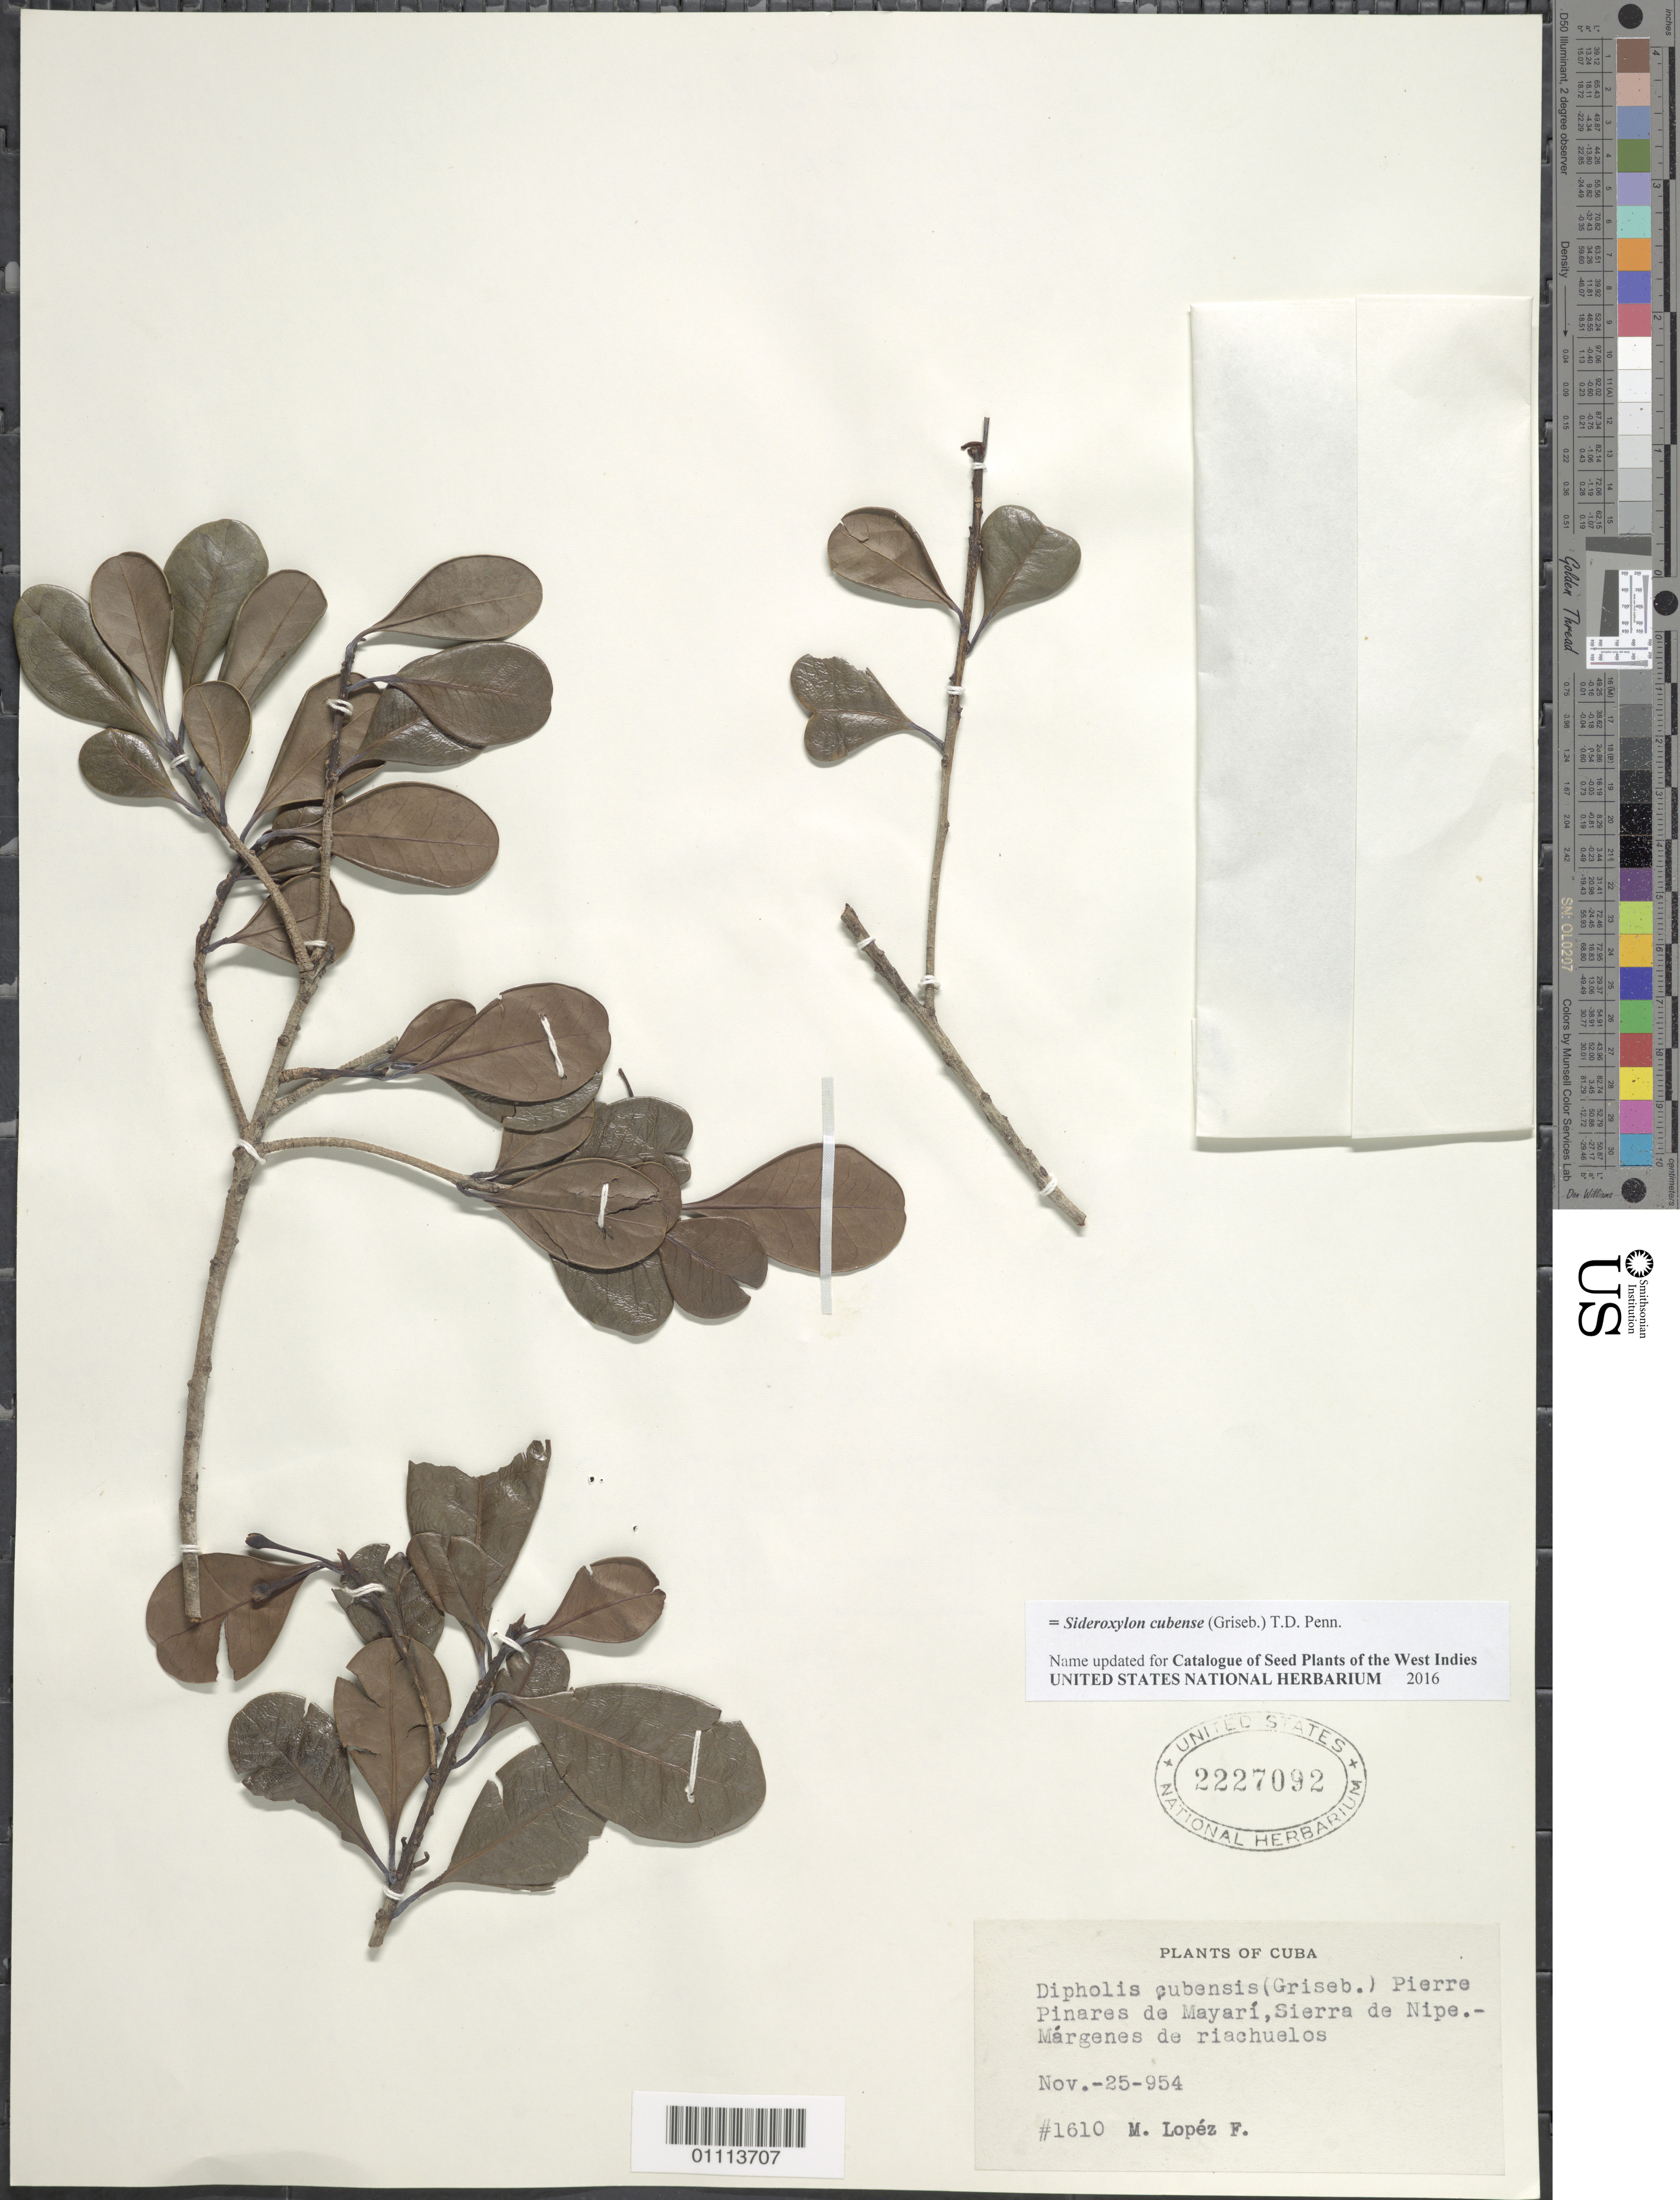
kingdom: Plantae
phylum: Tracheophyta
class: Magnoliopsida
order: Ericales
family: Sapotaceae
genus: Dipholis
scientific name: Dipholis cubensis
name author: (Griseb.) Pierre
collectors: M. López Figueiras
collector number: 1610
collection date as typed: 25 Nov 1954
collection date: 1954-11-25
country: Cuba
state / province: Holguín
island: Cuba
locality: Pinares de Mayari, Sierra de Nipe, Margenes de riachuelos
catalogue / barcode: US 2227092